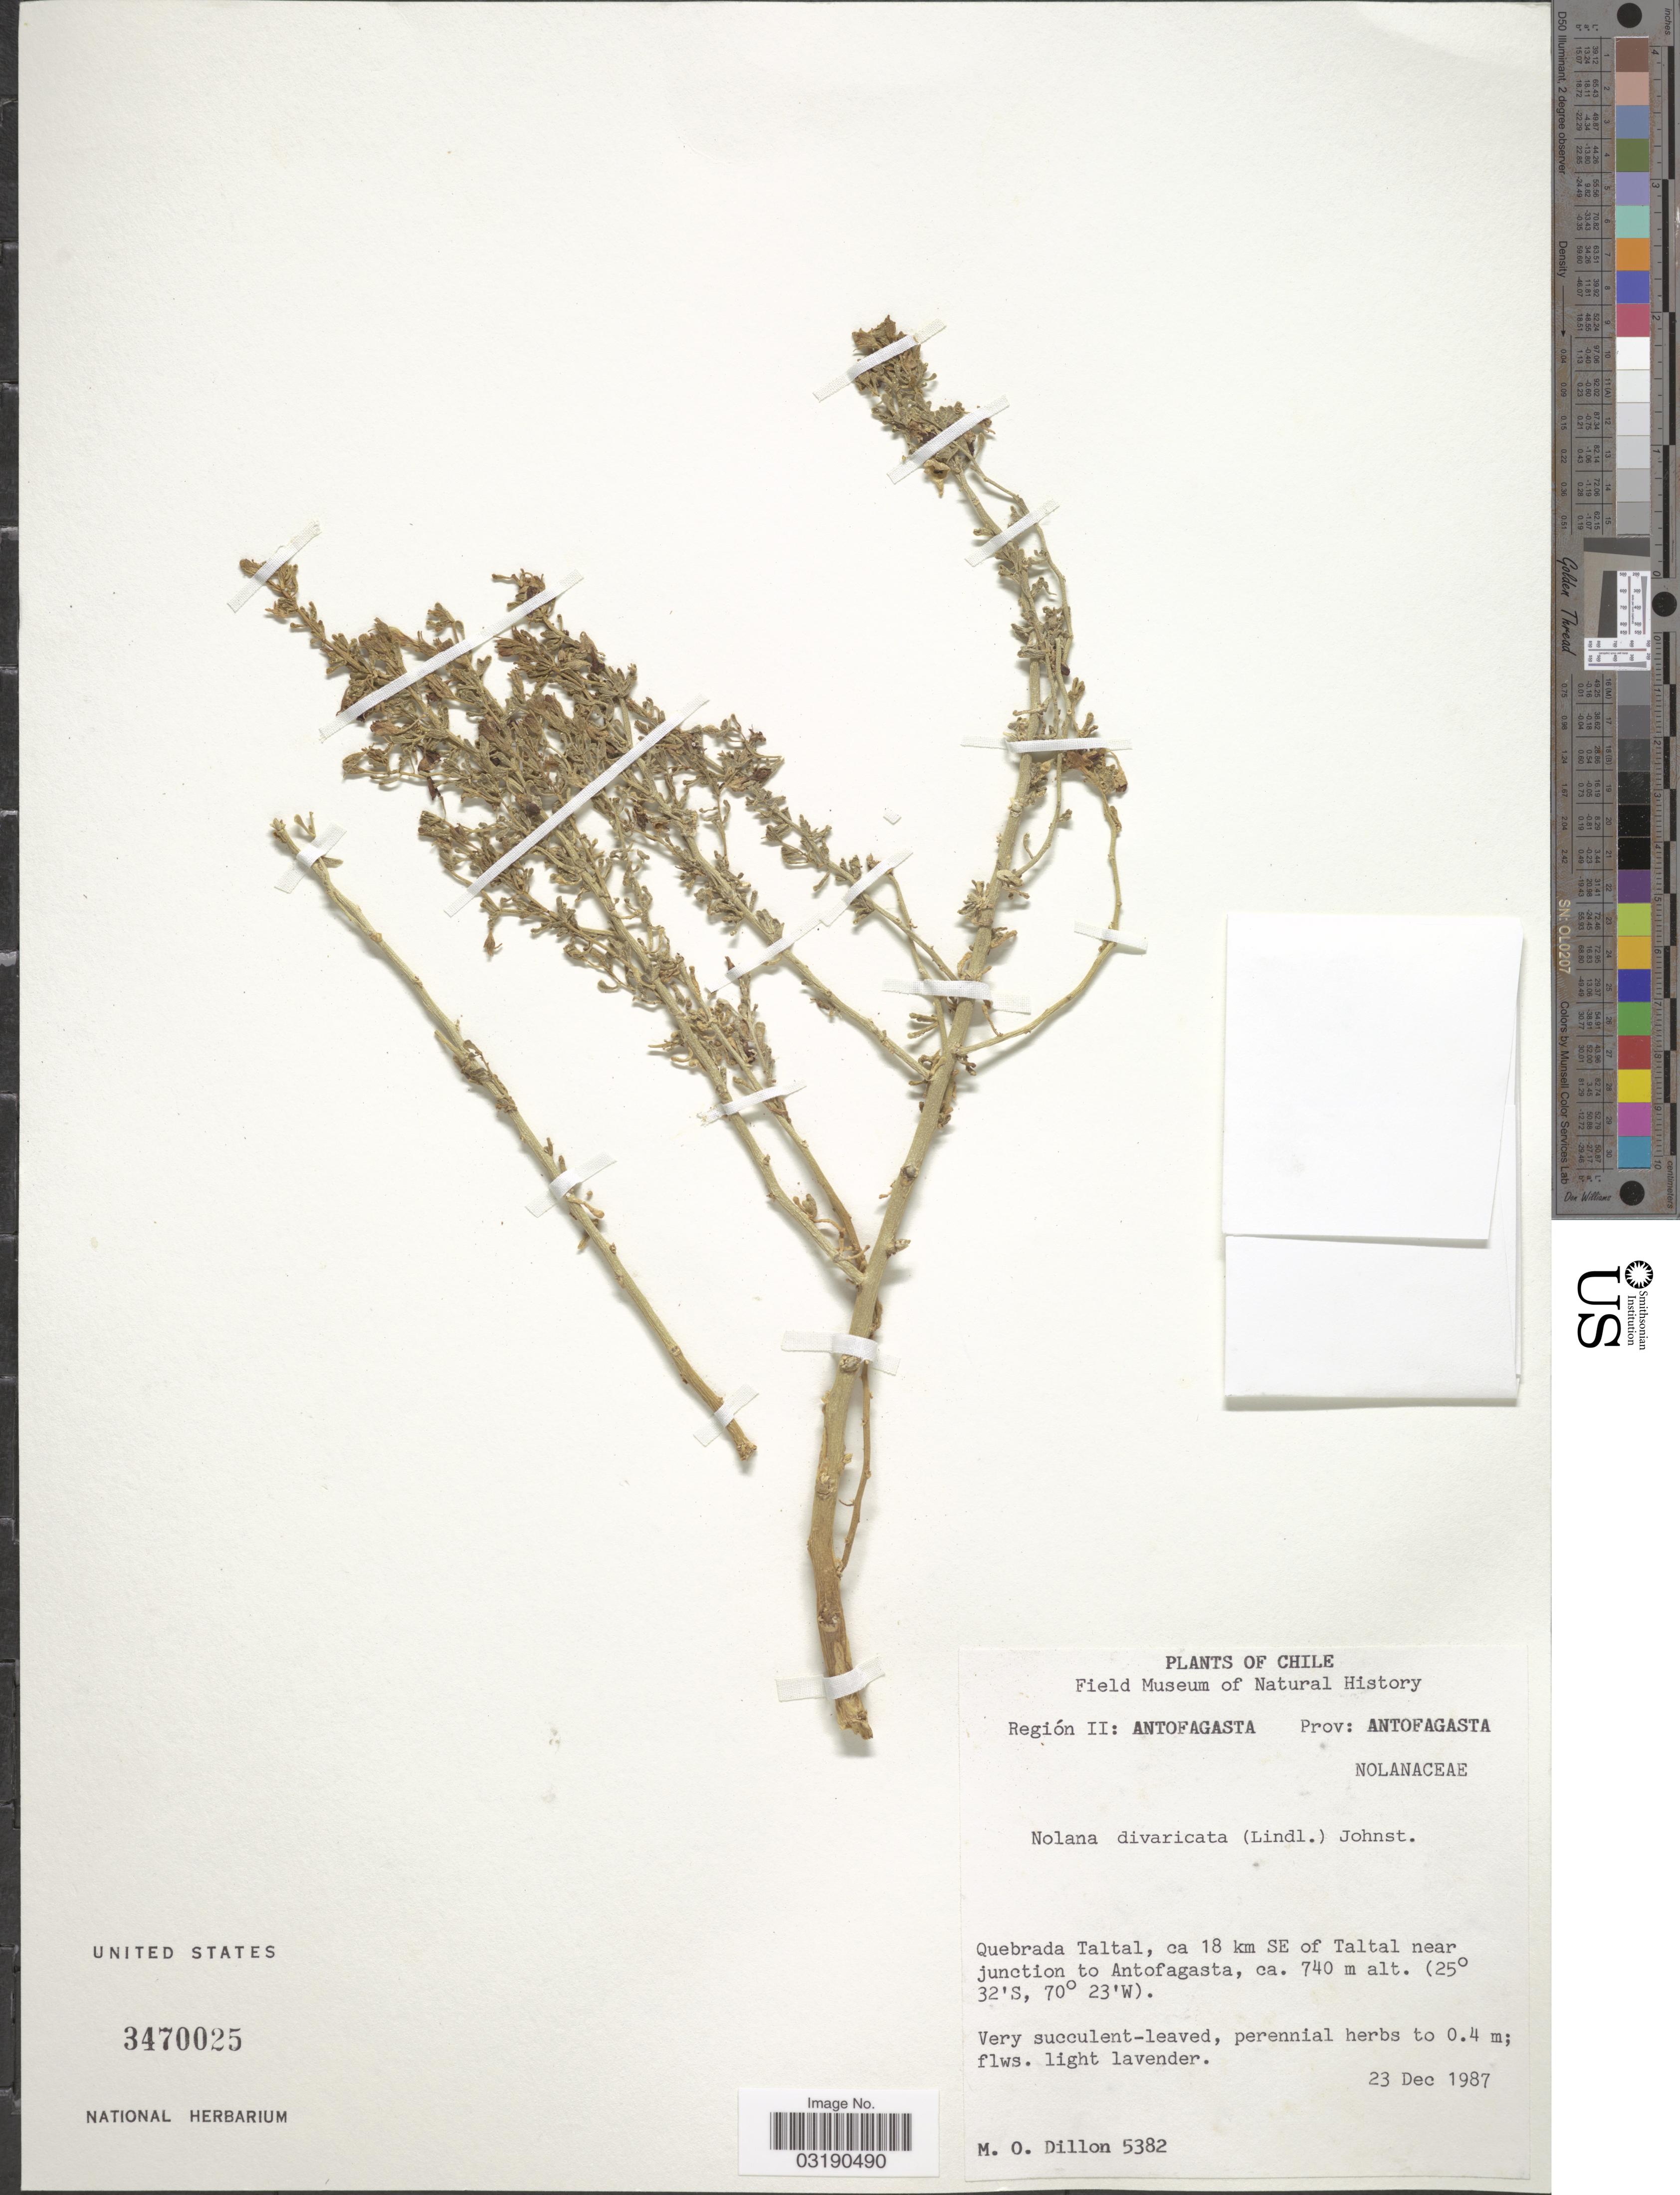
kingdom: Plantae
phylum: Tracheophyta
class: Magnoliopsida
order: Solanales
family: Solanaceae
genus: Nolana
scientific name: Nolana divaricata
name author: I.M. Johnst.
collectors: M. O. Dillon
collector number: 5382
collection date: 1987-12-23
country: Chile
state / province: Antofagasta (II)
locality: Región II: Antofagasta, Prov: Antofagasta, Quebrada Taltal, ca 18 km SE of Taltal near junction to Antofagasta.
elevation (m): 740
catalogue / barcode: US 3470025